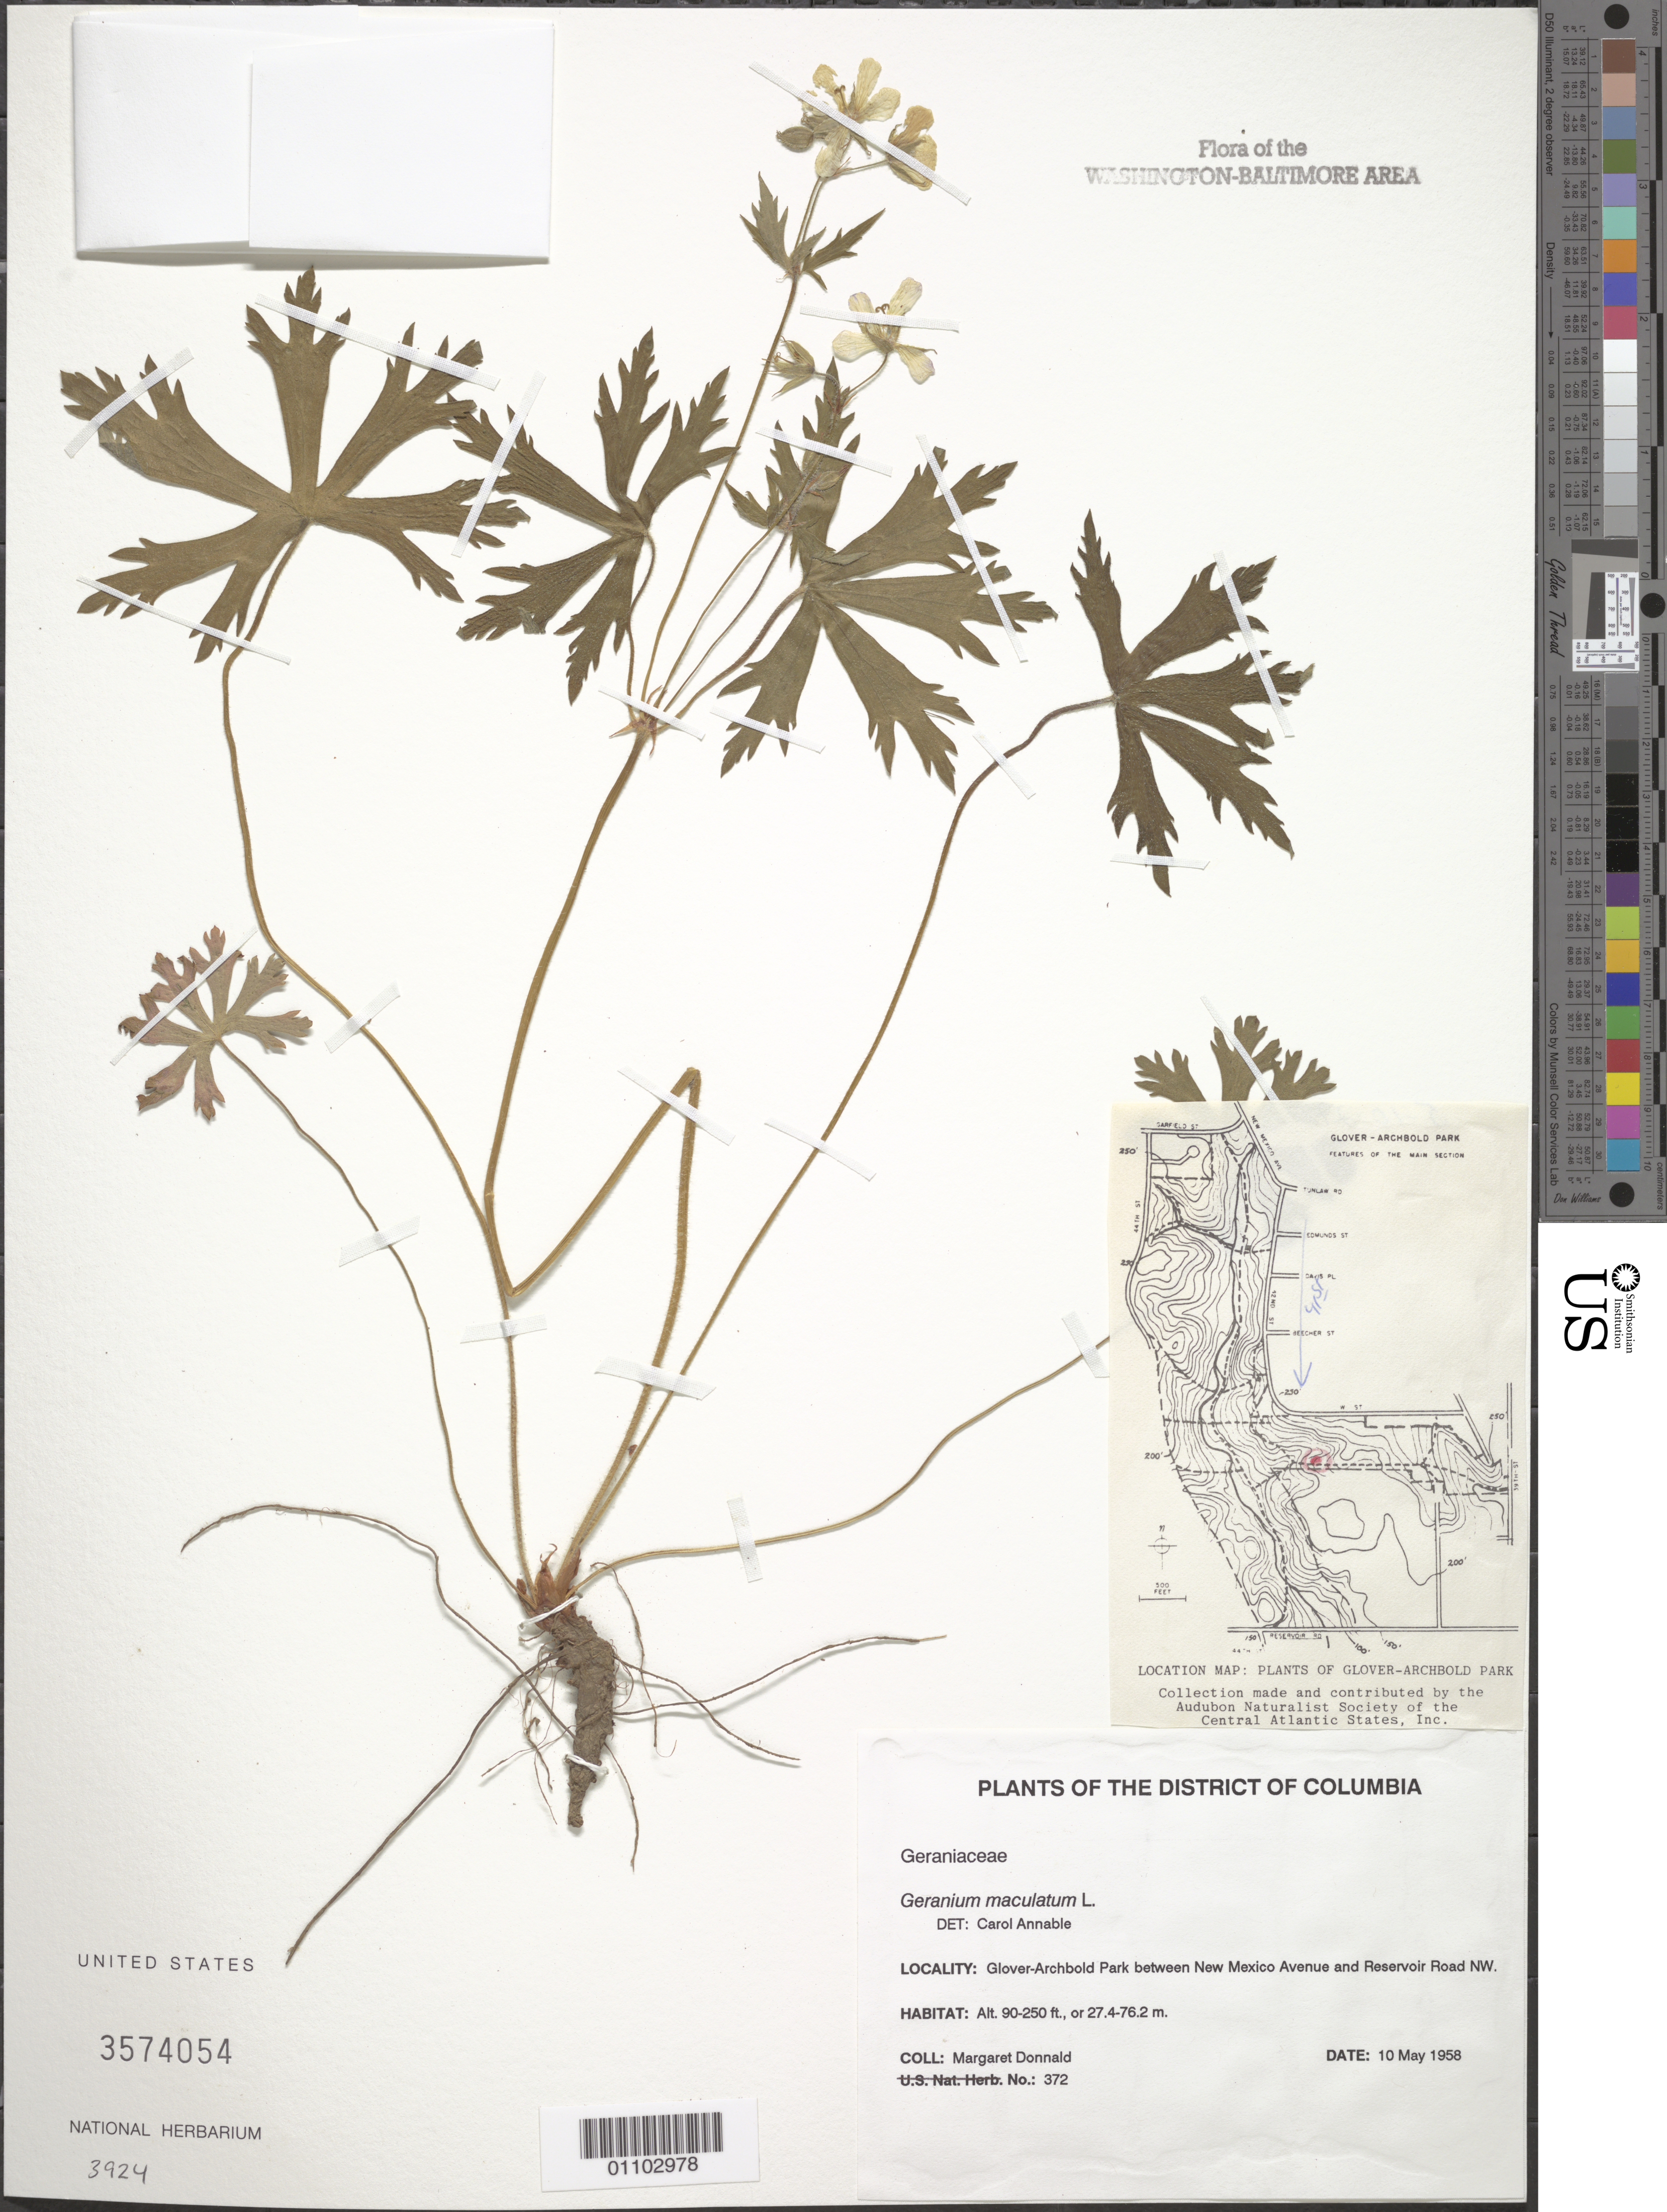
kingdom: Plantae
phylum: Tracheophyta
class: Magnoliopsida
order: Geraniales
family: Geraniaceae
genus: Geranium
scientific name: Geranium maculatum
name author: L.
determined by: Annable, C. R.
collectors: M. Donnald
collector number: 372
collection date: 1958-05-10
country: United States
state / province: District of Columbia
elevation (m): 27.4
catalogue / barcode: US 3574054